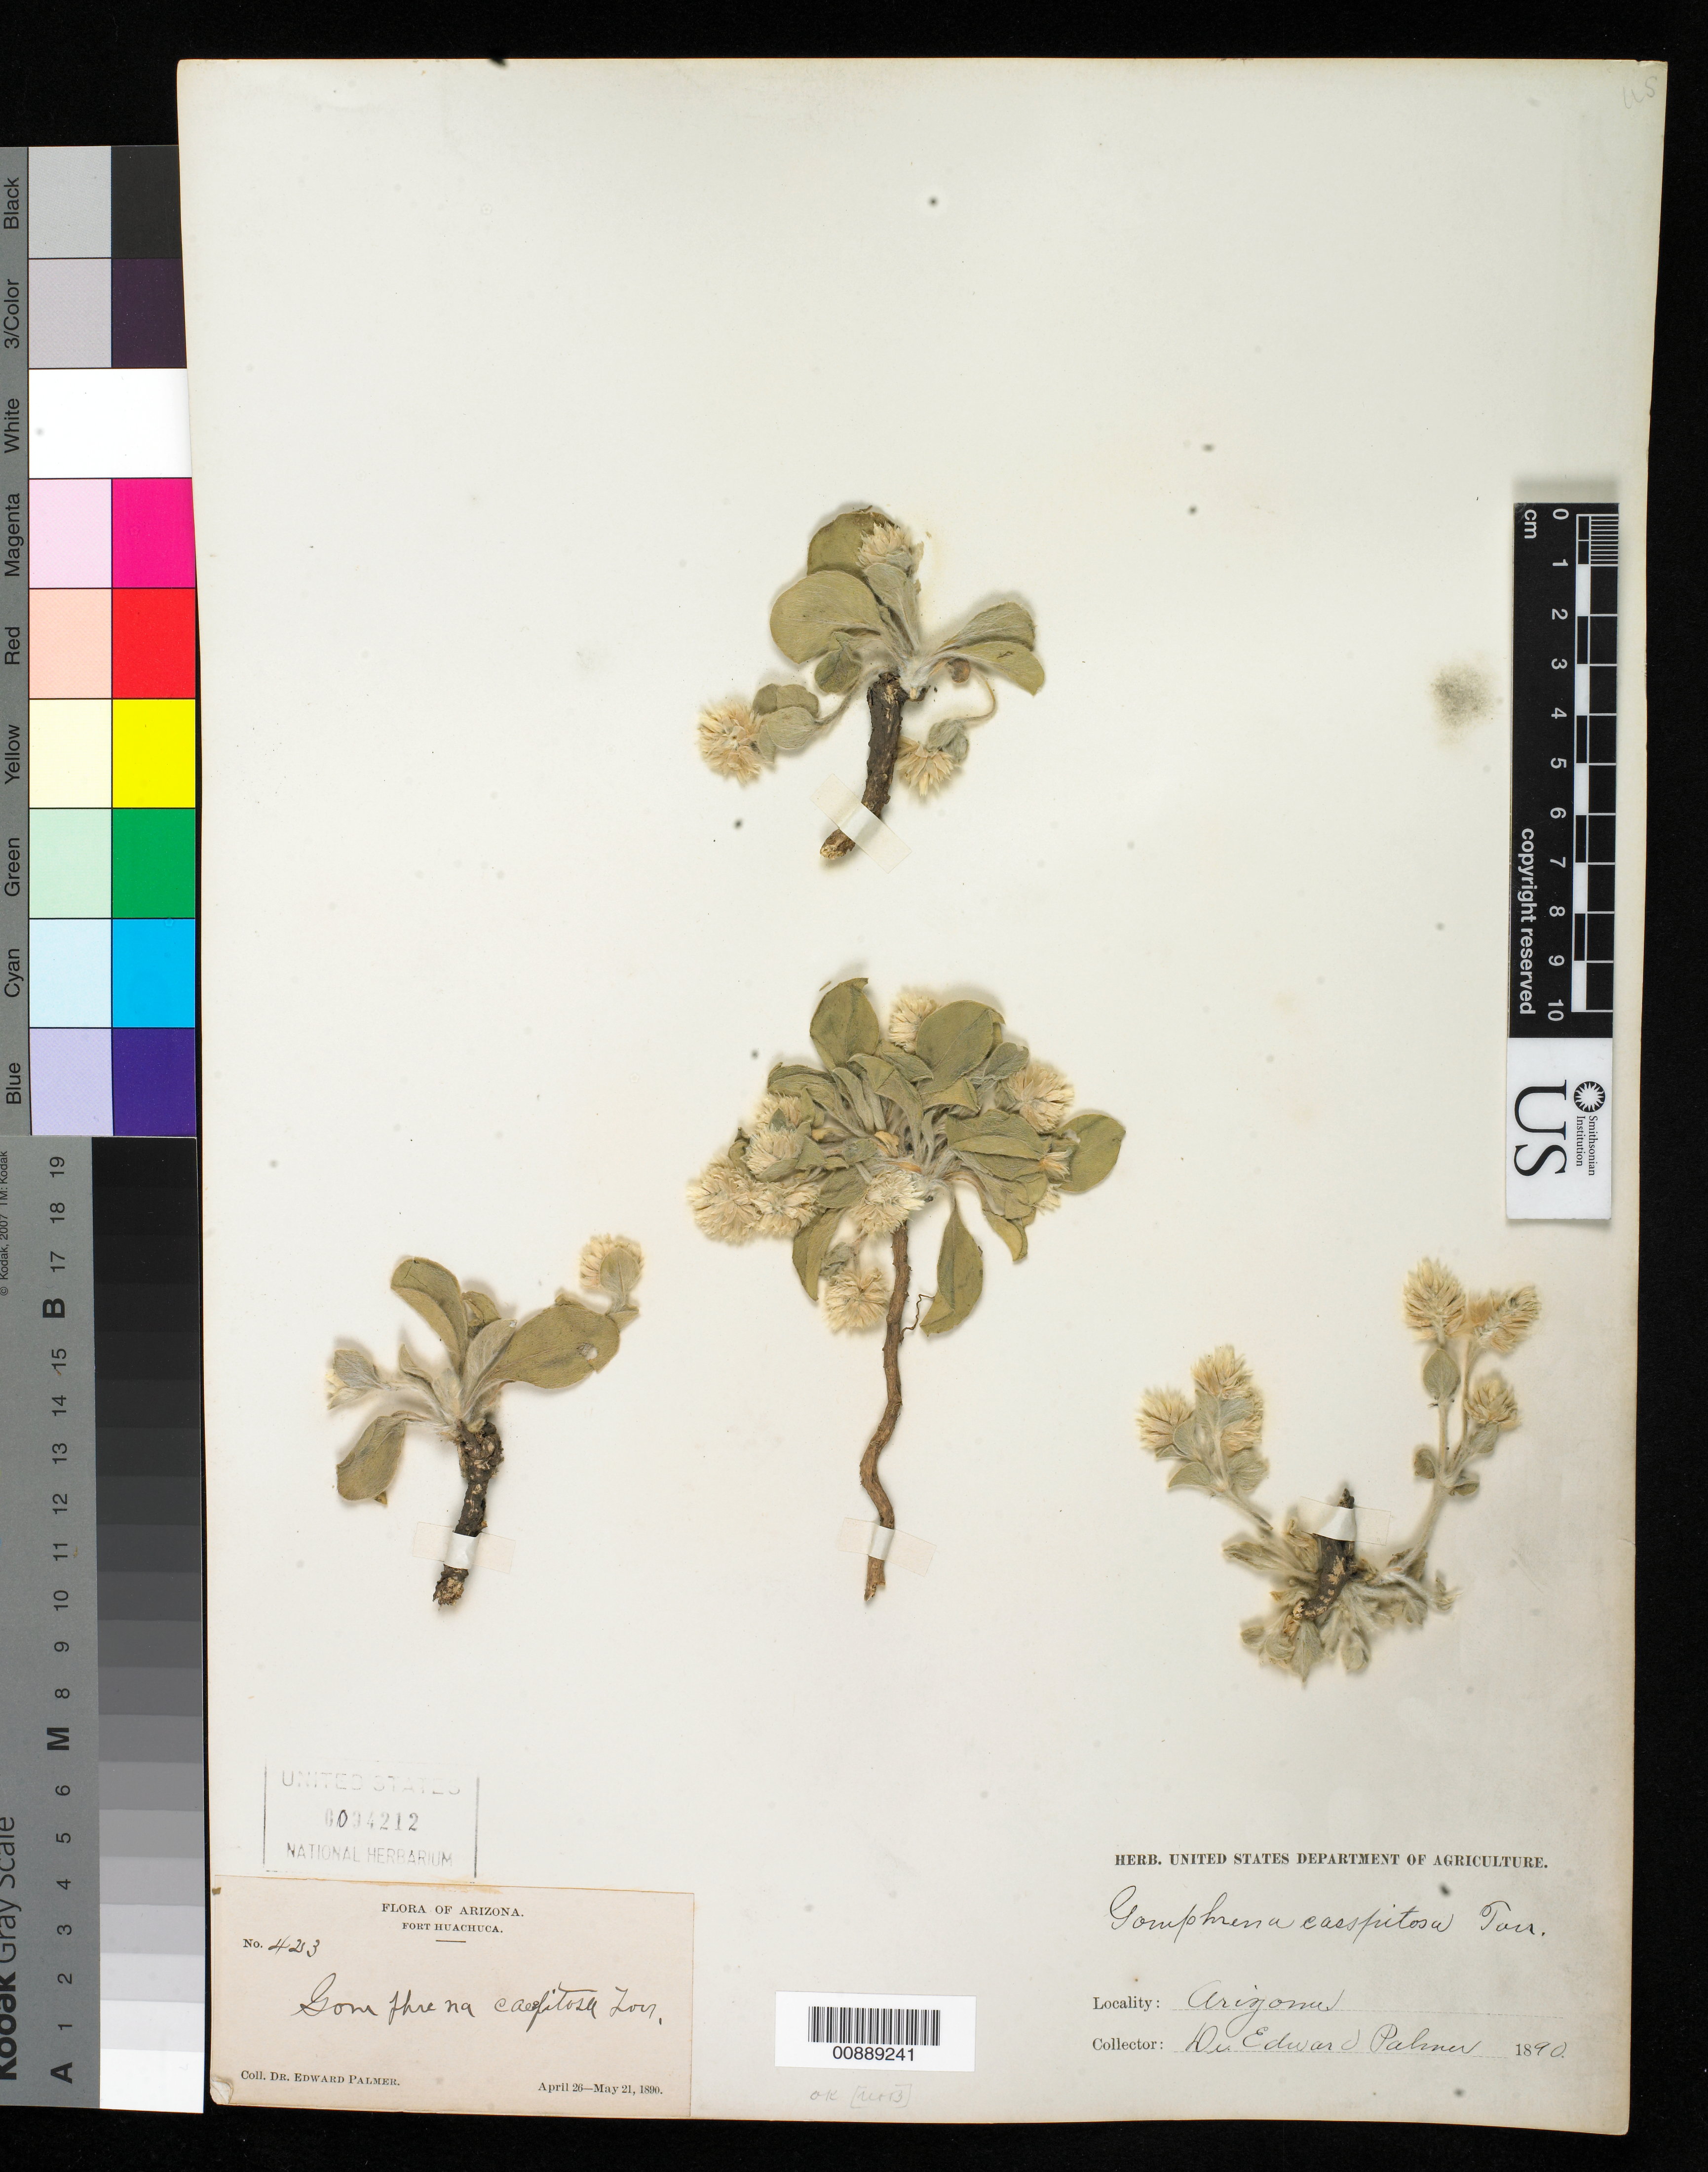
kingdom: Plantae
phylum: Tracheophyta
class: Magnoliopsida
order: Caryophyllales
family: Amaranthaceae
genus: Gomphrena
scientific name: Gomphrena caespitosa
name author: Torr. in Emory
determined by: Uline, E. B.; Bray, W. L.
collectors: E. Palmer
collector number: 423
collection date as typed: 26 Apr 1890 to 21 May 1890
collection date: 1890-04-26/1890-05-21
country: United States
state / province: Arizona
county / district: Cochise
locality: Fort Huachuca.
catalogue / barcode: US 94212